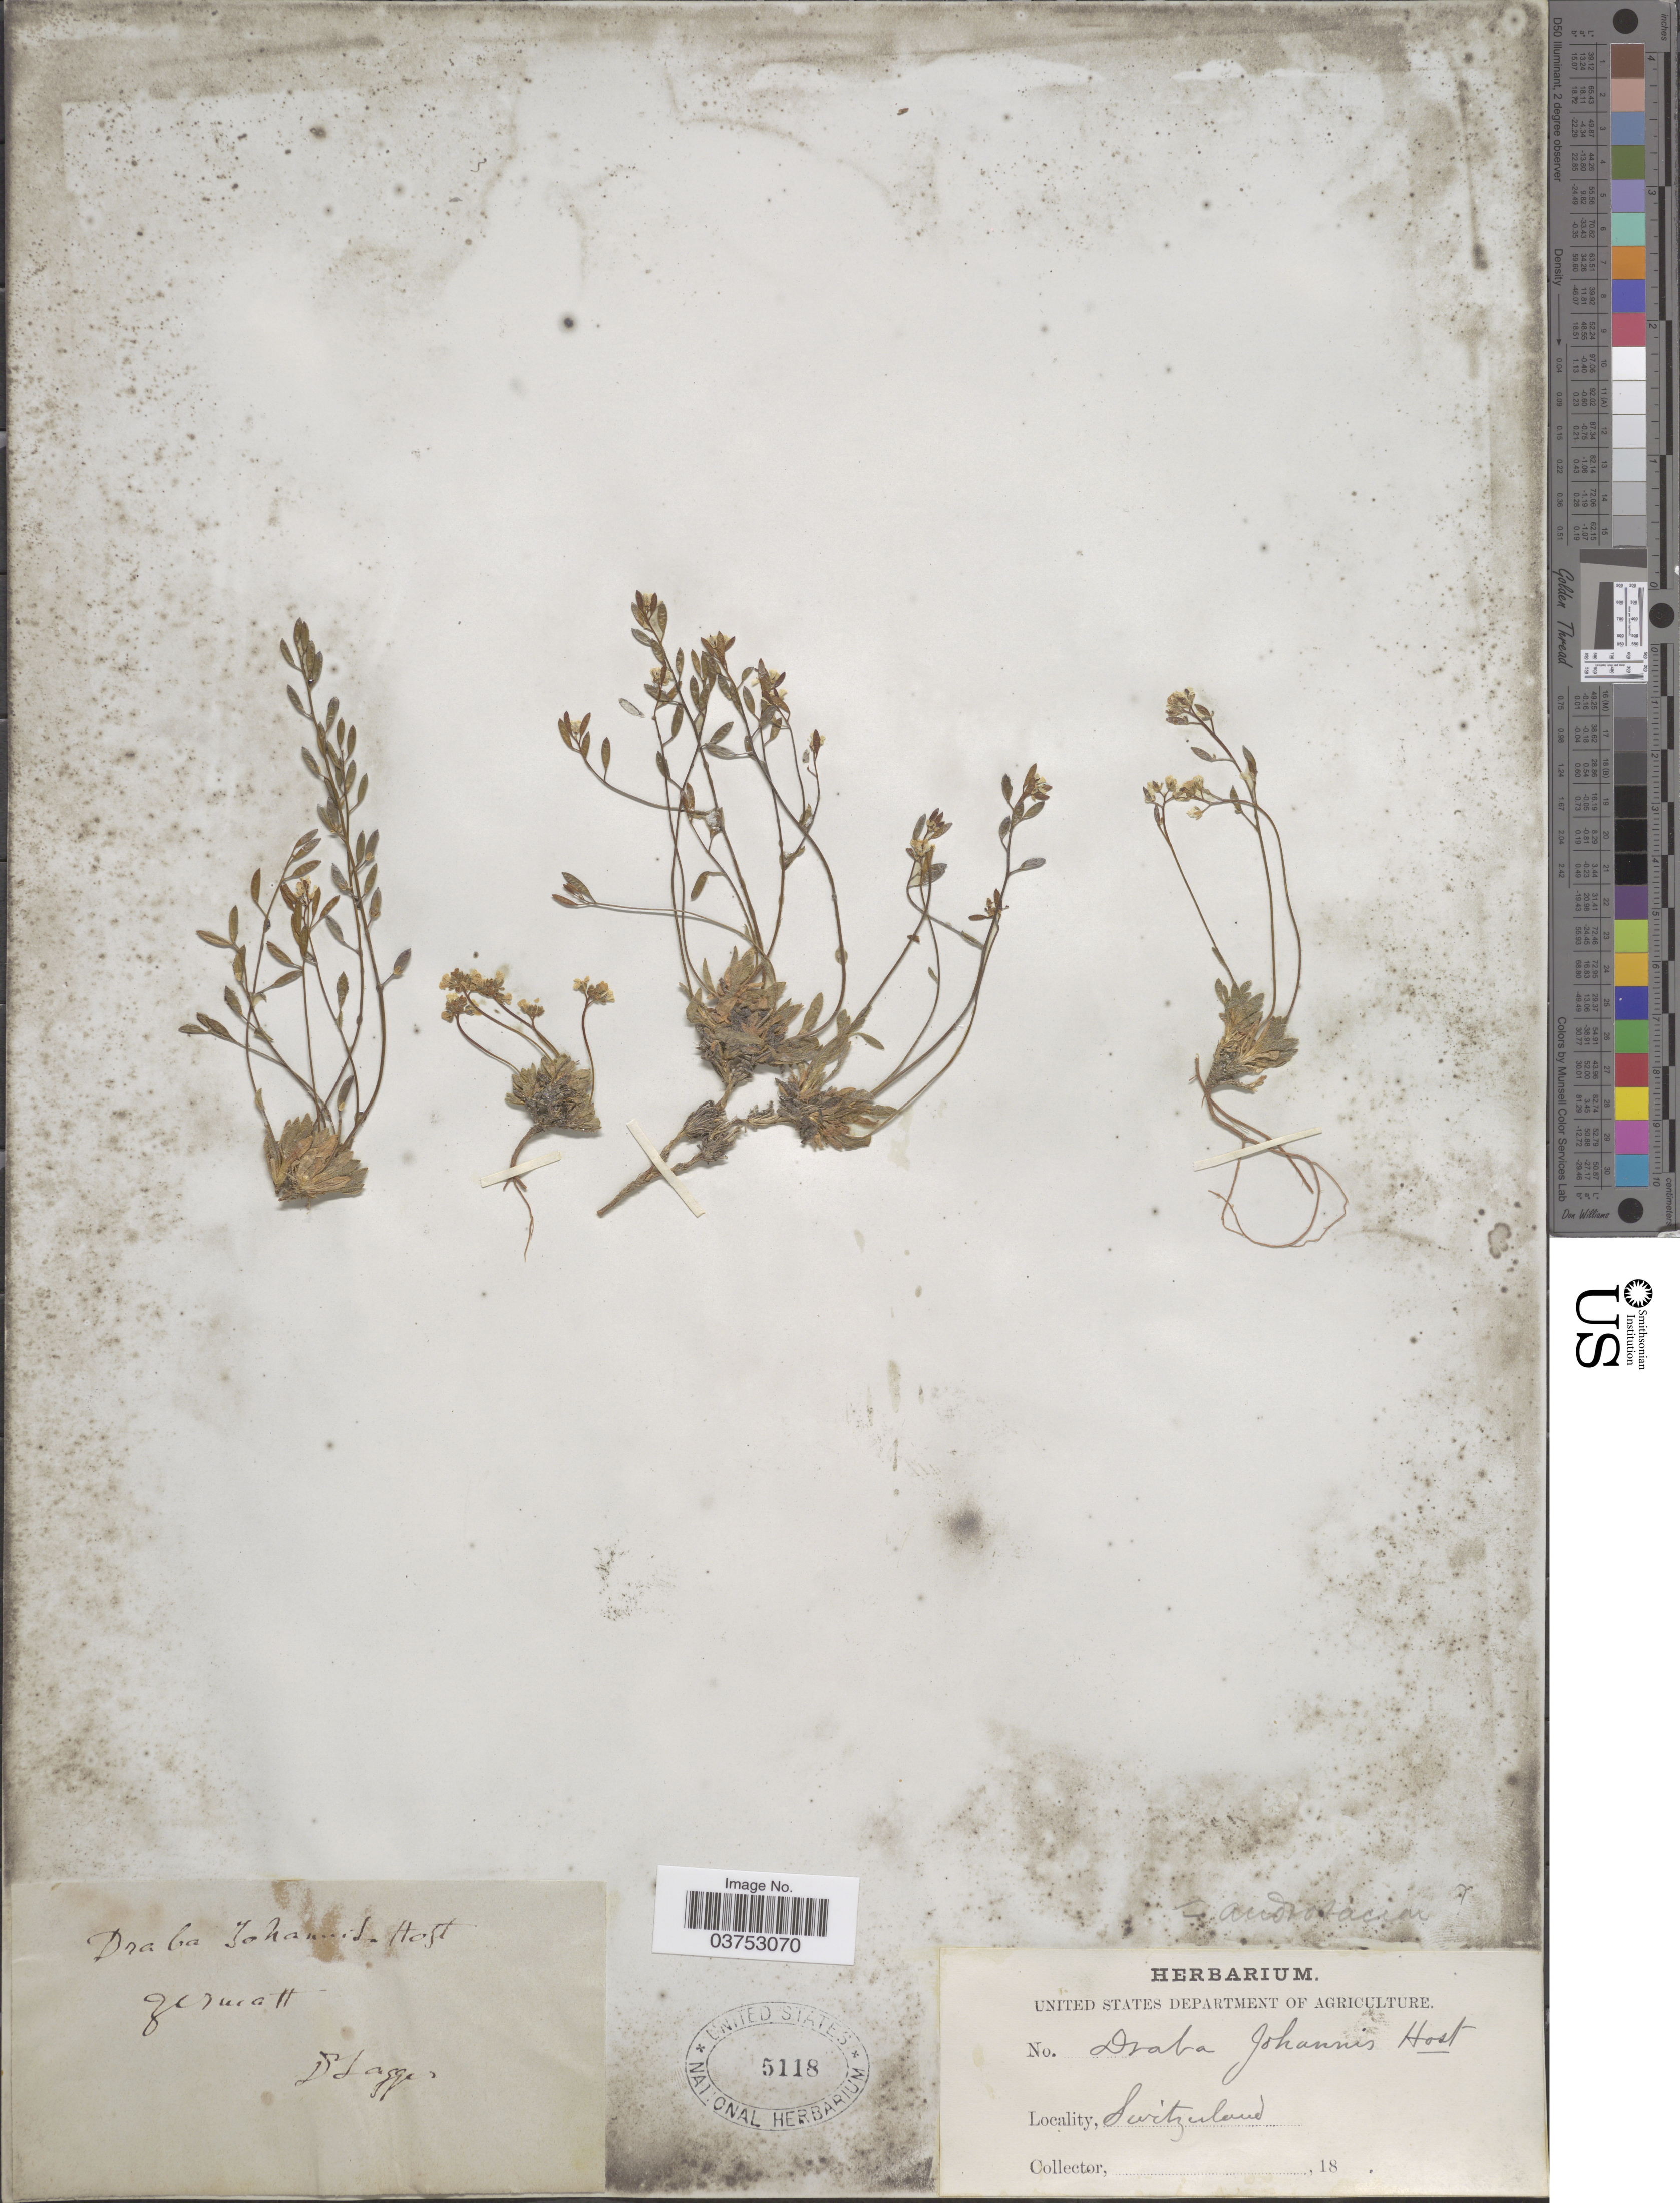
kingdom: Plantae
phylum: Tracheophyta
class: Magnoliopsida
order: Brassicales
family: Brassicaceae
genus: Draba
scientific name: Draba androsacea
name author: Willd.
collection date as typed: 18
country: Switzerland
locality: Zermatt.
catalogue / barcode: US 5118